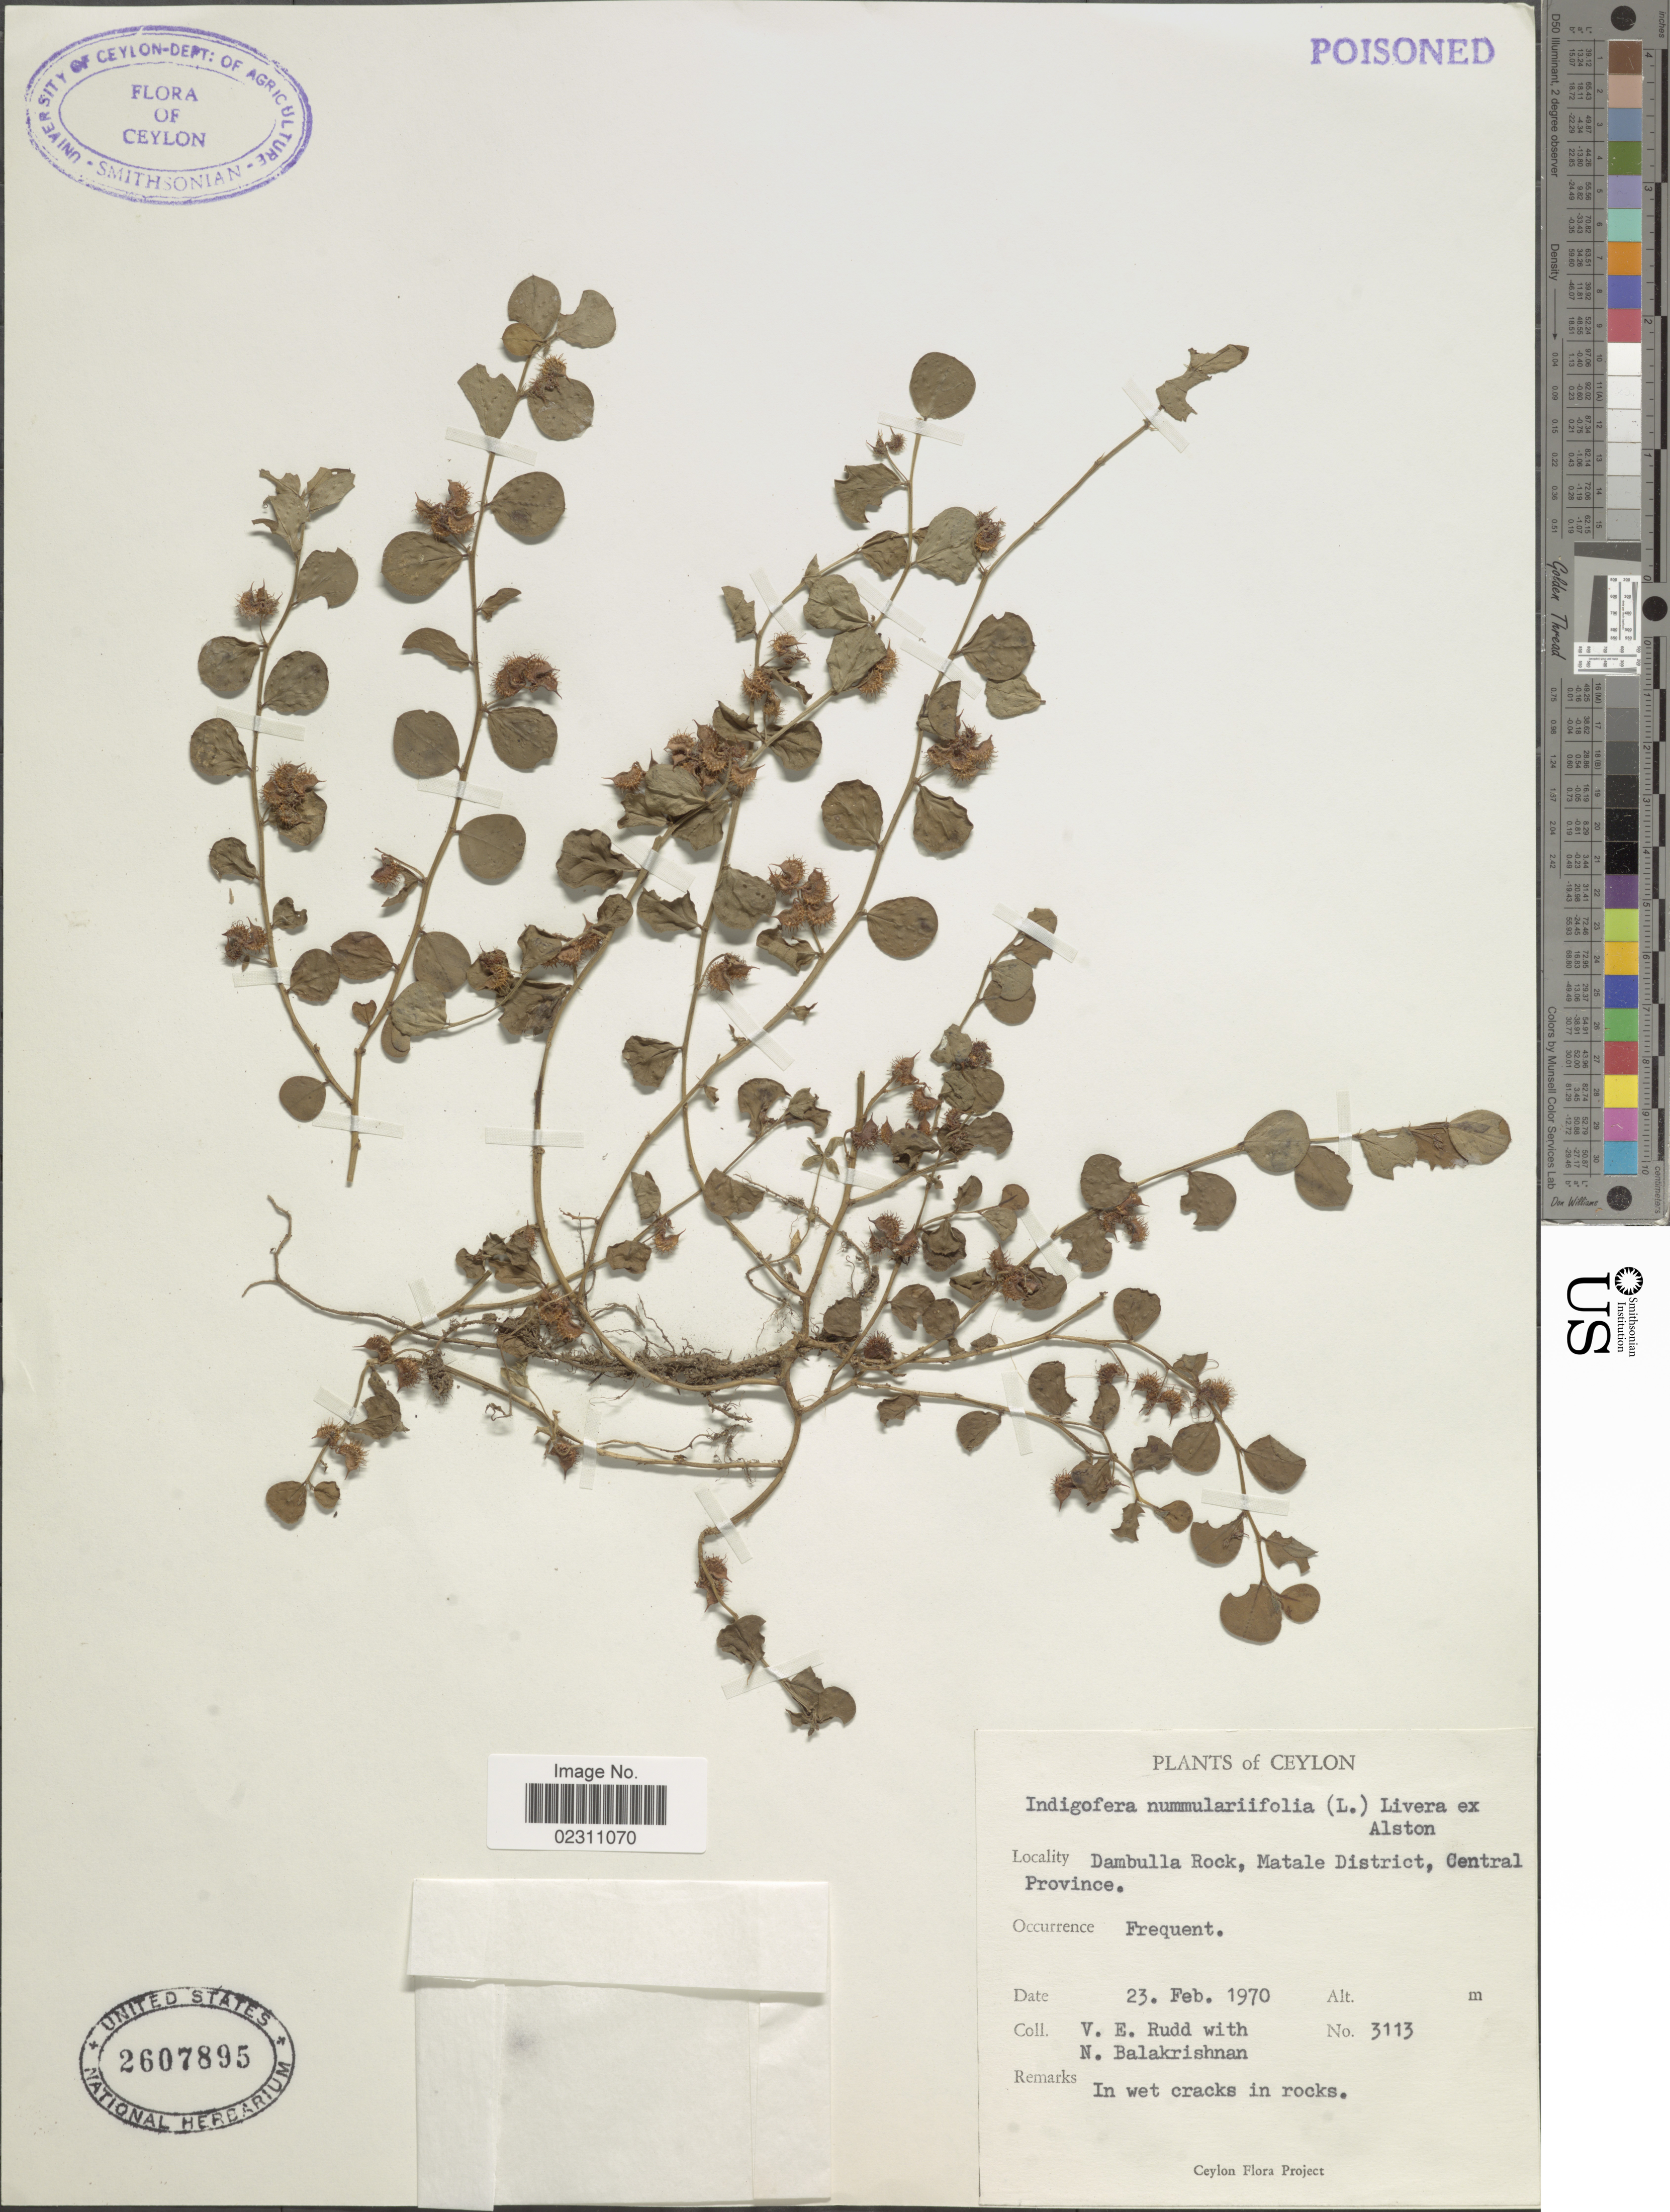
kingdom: Plantae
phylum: Tracheophyta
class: Magnoliopsida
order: Fabales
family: Fabaceae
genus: Indigofera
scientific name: Indigofera nummulariifolia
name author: (L.) Livera ex Alston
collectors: V. E. Rudd & N. Balakrishnan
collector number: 3113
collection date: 1970-02-23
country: Sri Lanka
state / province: Central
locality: Ceylon, Dambulla Rock, Matale District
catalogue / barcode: US 2607895